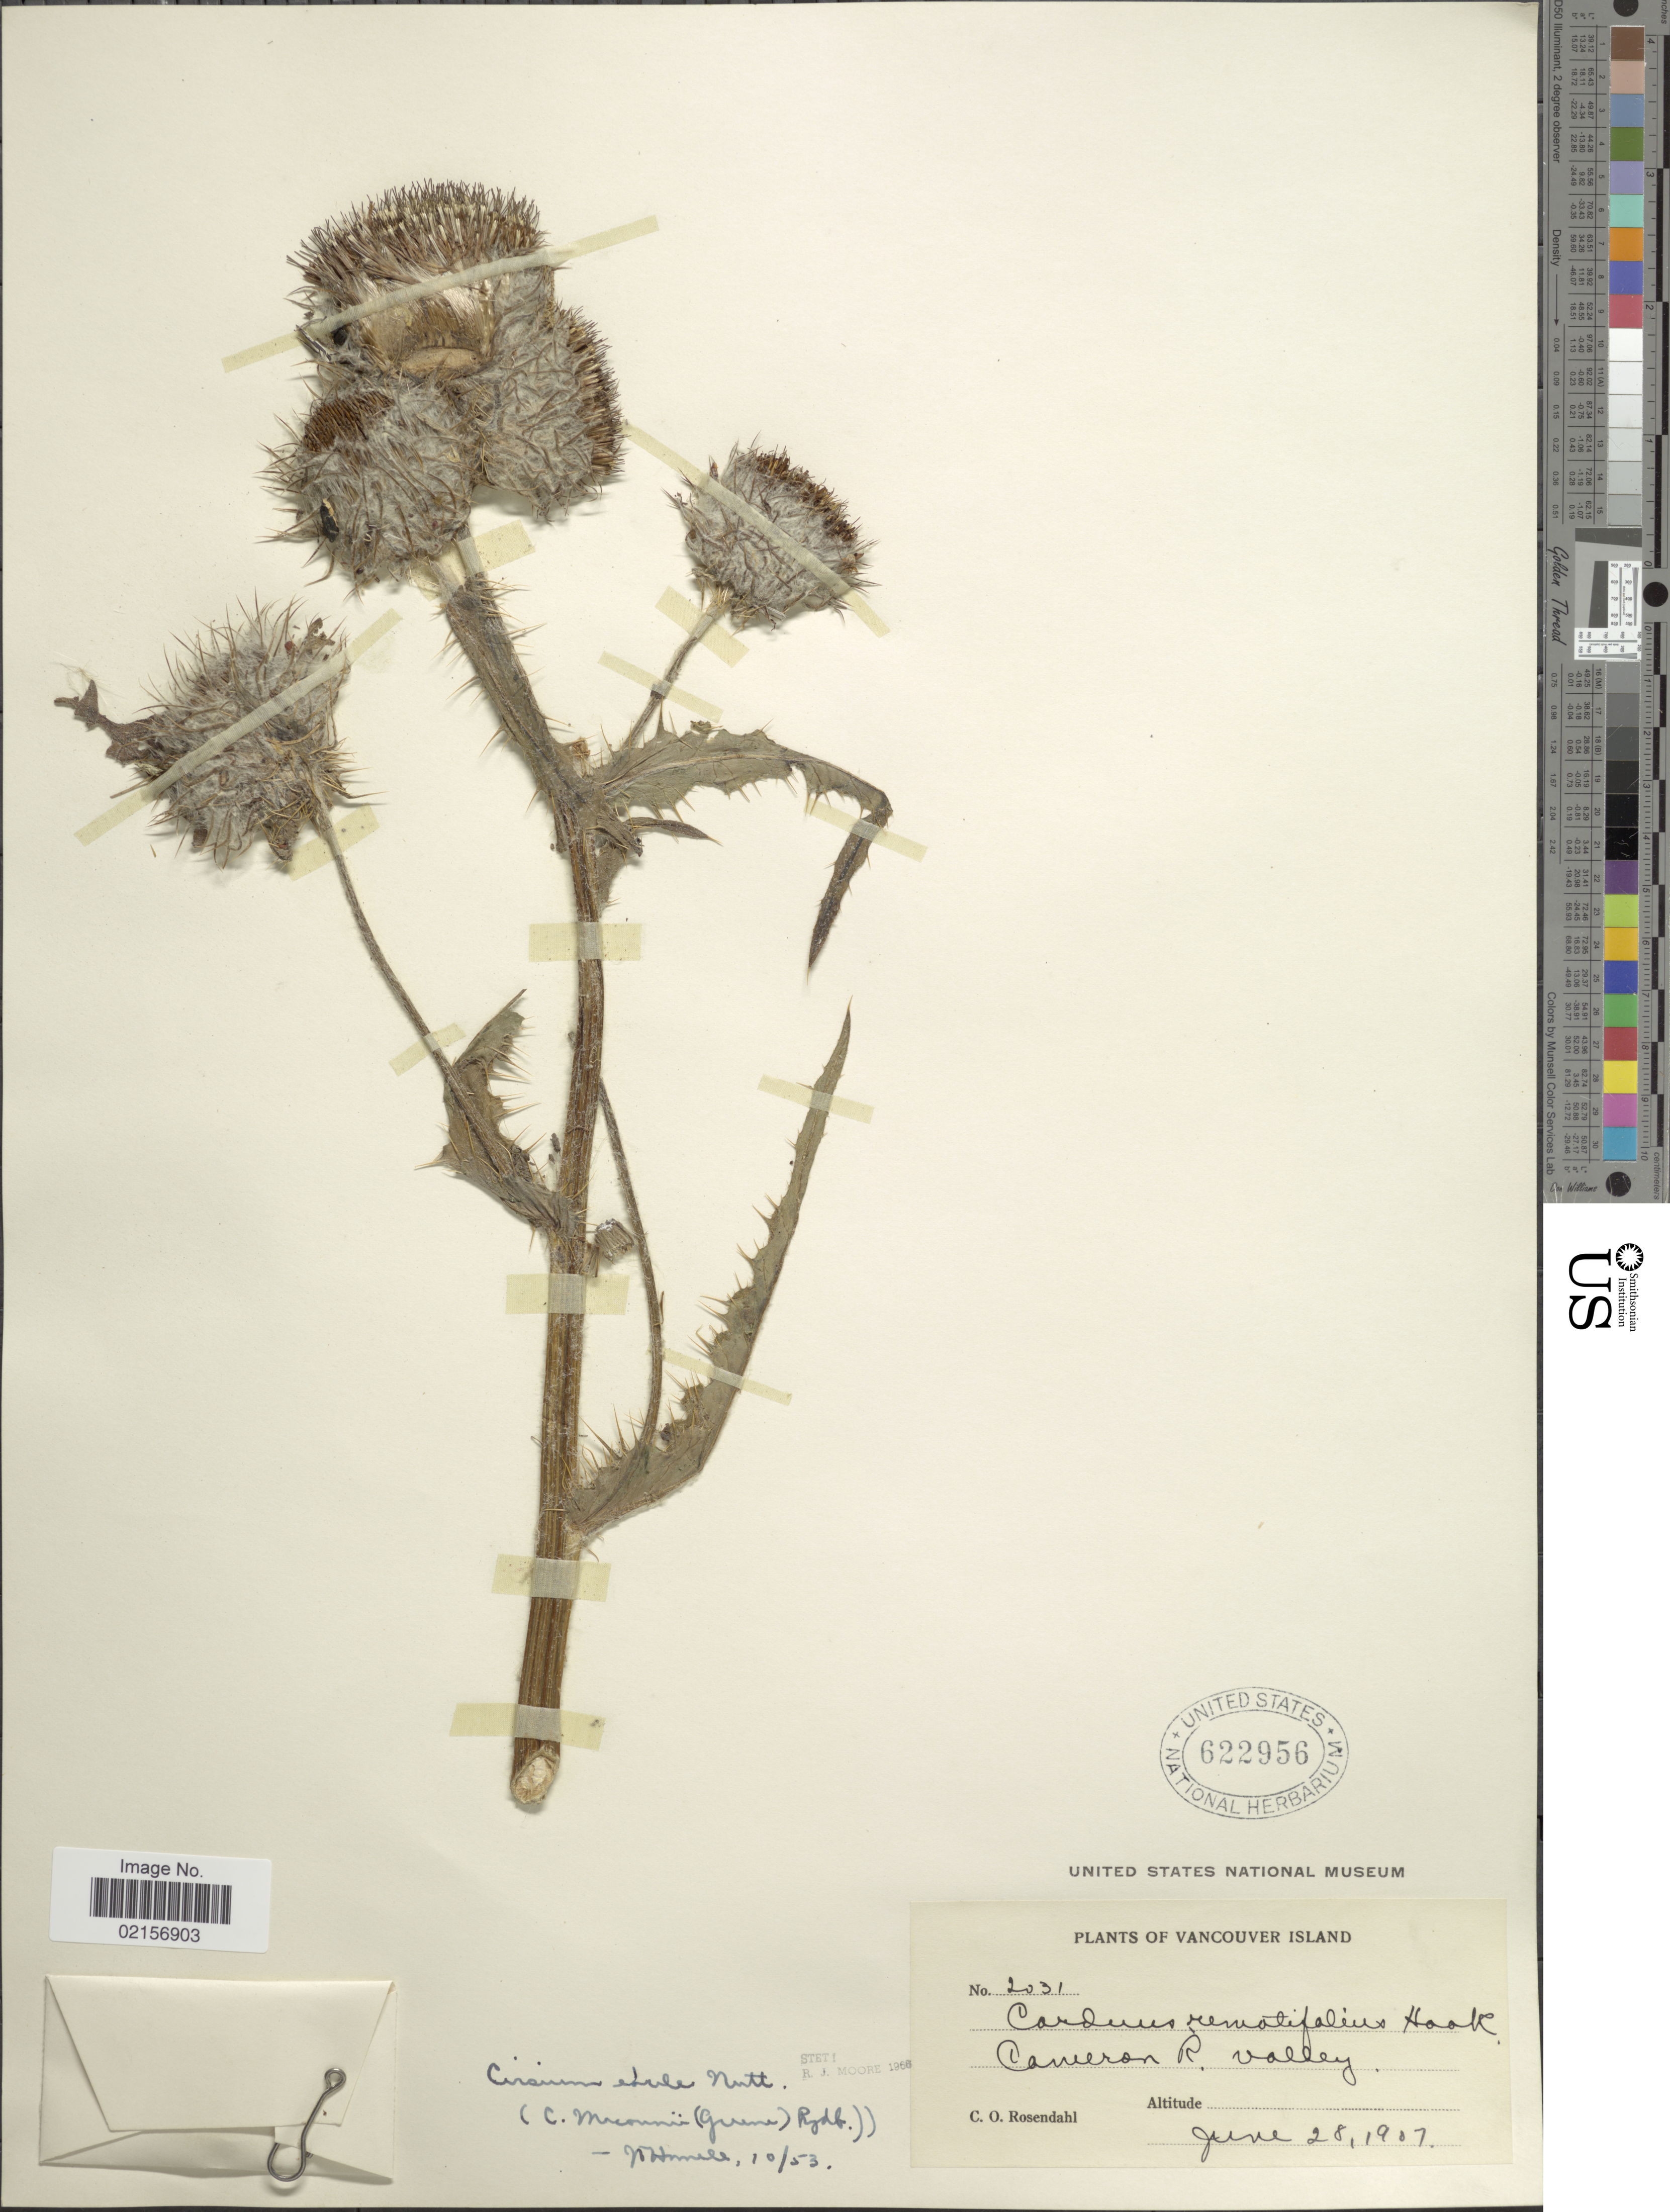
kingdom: Plantae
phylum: Tracheophyta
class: Magnoliopsida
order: Asterales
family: Asteraceae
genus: Cirsium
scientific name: Cirsium edule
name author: Nutt.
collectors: C. O. Rosendahl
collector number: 2031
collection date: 1907-06-28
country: Canada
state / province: British Columbia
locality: Vancouver Island, Cameron R. Valley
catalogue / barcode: US 622956